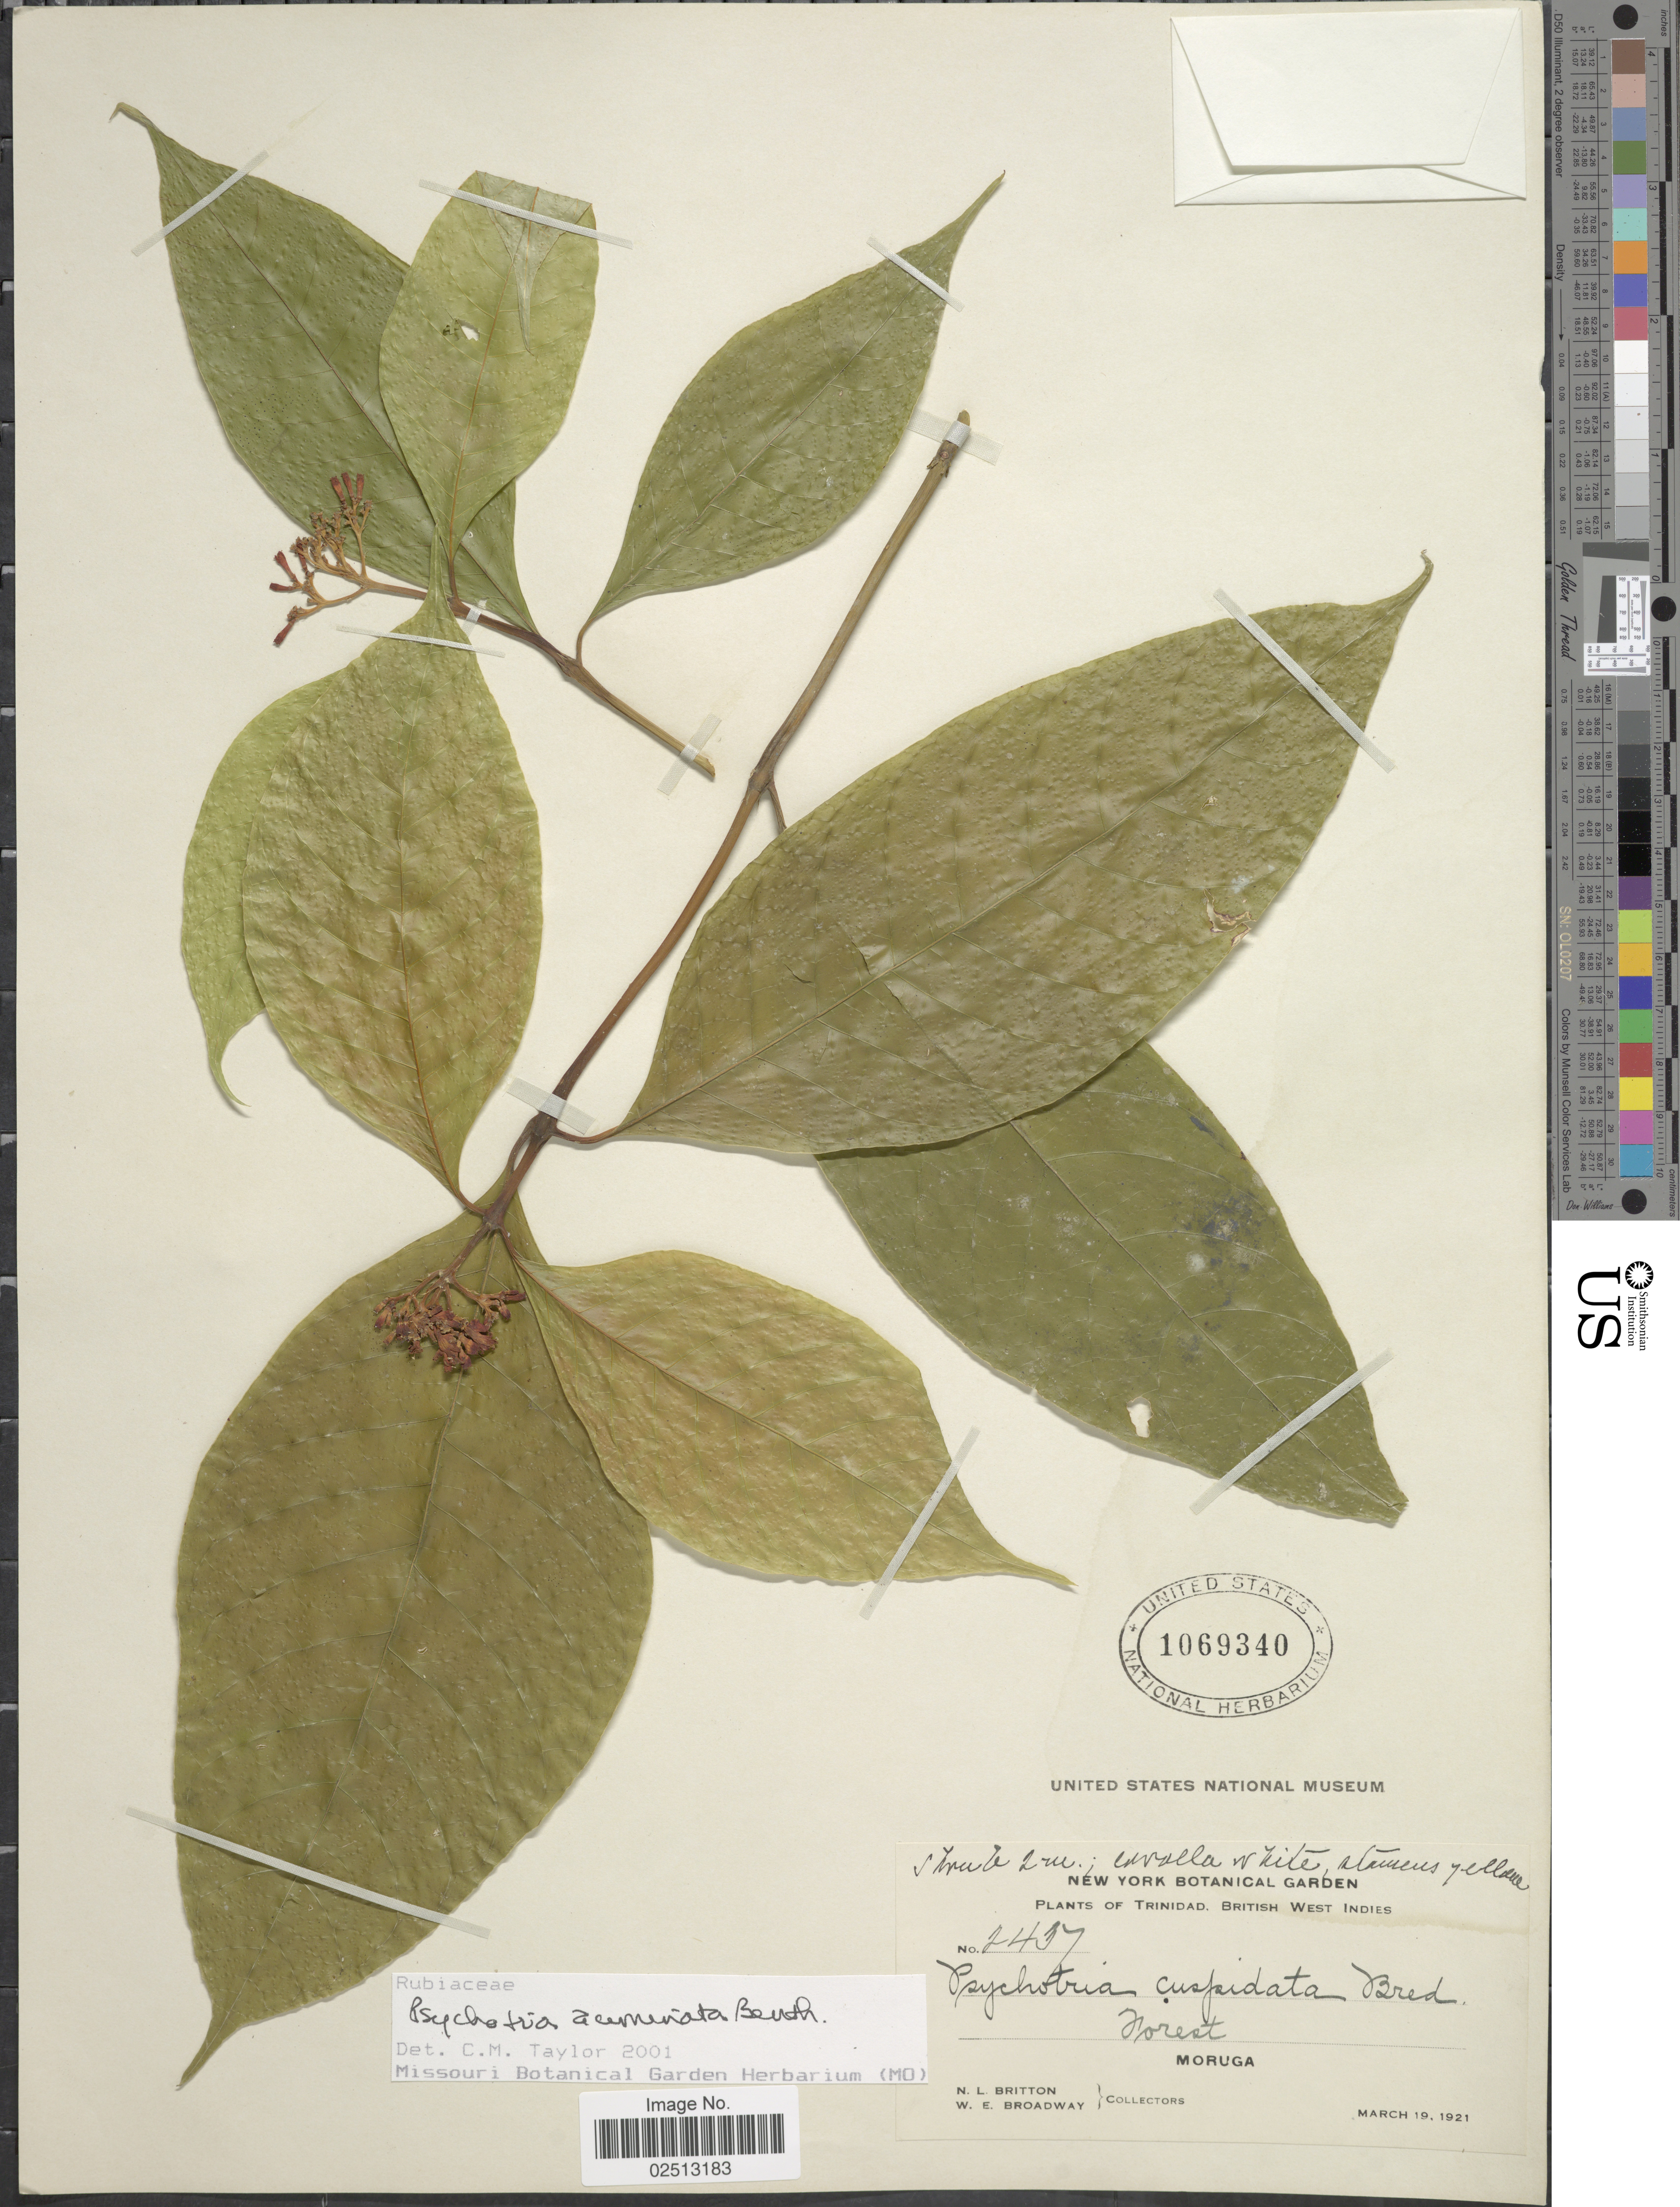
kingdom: Plantae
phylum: Tracheophyta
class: Magnoliopsida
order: Gentianales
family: Rubiaceae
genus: Psychotria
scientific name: Psychotria acuminata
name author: Benth.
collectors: N. Briton & W. E. Broadway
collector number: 2437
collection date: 1921-03-19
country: Trinidad and Tobago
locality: Trinidad, British Wes Indies. Forest Moruga.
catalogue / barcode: US 1069340